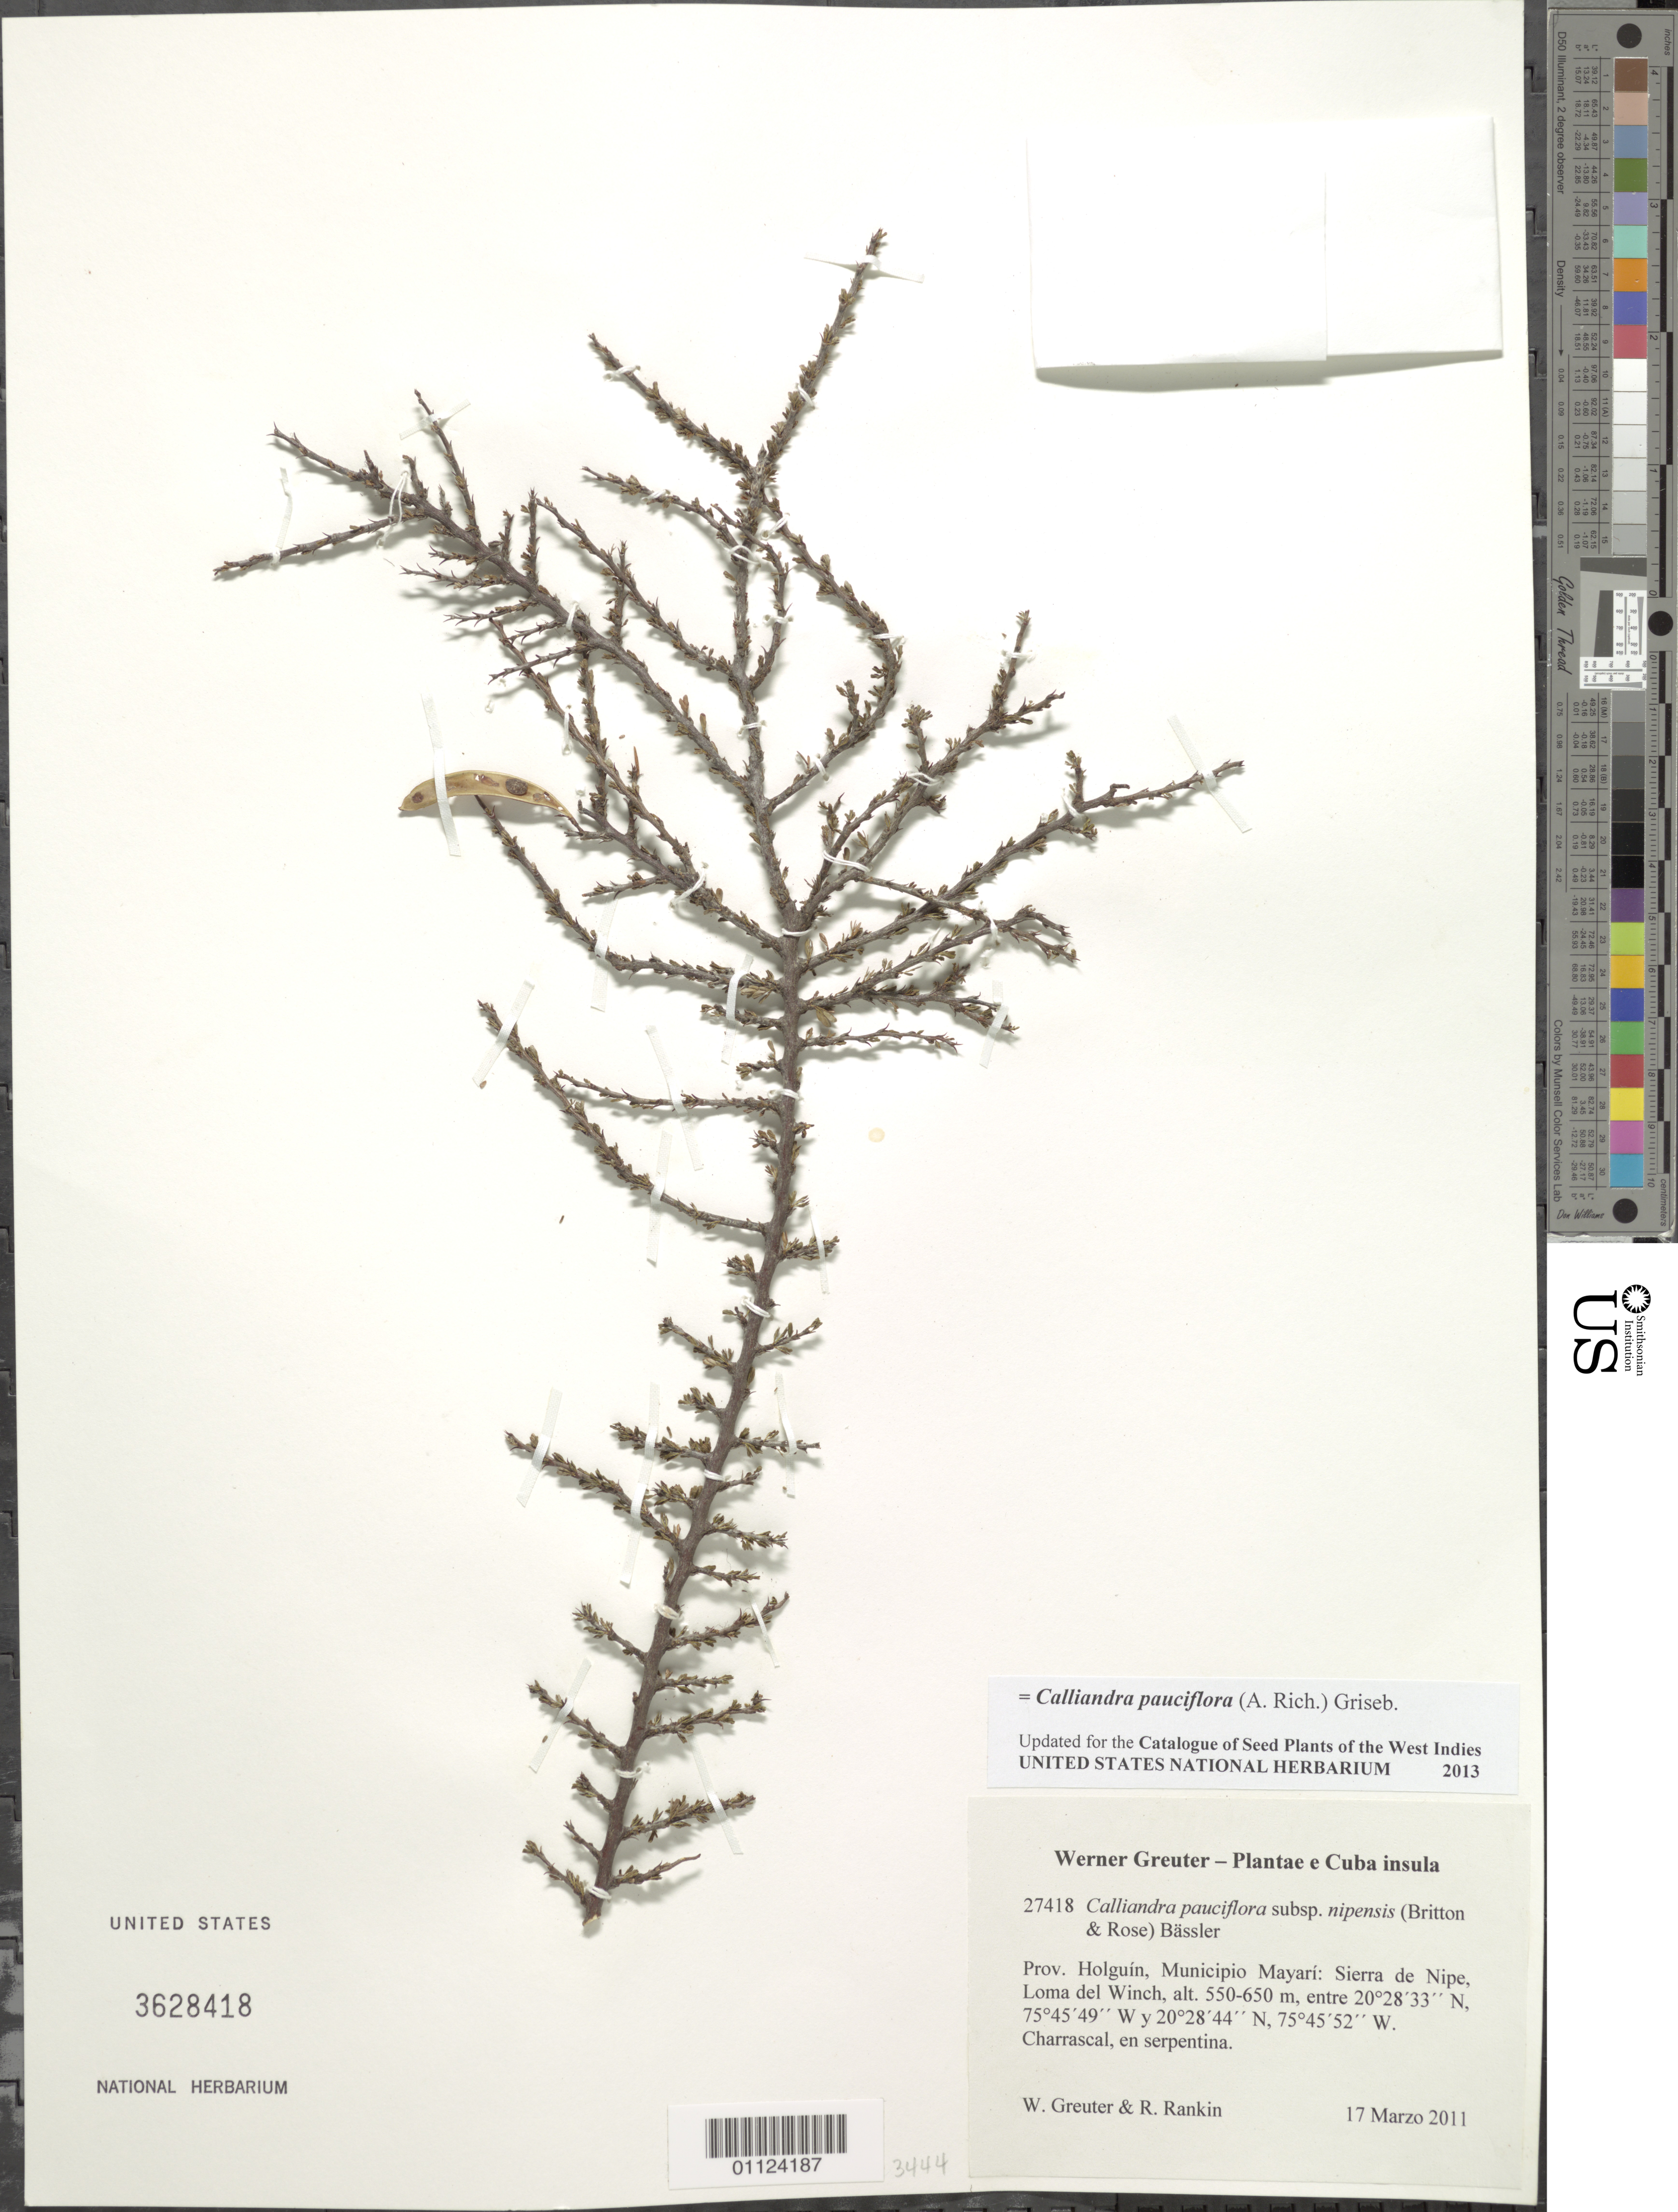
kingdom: Plantae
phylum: Tracheophyta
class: Magnoliopsida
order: Fabales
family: Fabaceae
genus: Calliandra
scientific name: Calliandra pauciflora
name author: (A. Rich.) Griseb.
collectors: W. Greuter & R. Rankin Rodriguez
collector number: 27418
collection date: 2011-03-17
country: Cuba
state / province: Holguín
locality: Municipio Mayarí, Sierra de Nipe, Loma del Winch.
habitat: Charrascal, en serpentina.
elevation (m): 550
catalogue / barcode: US 3628418